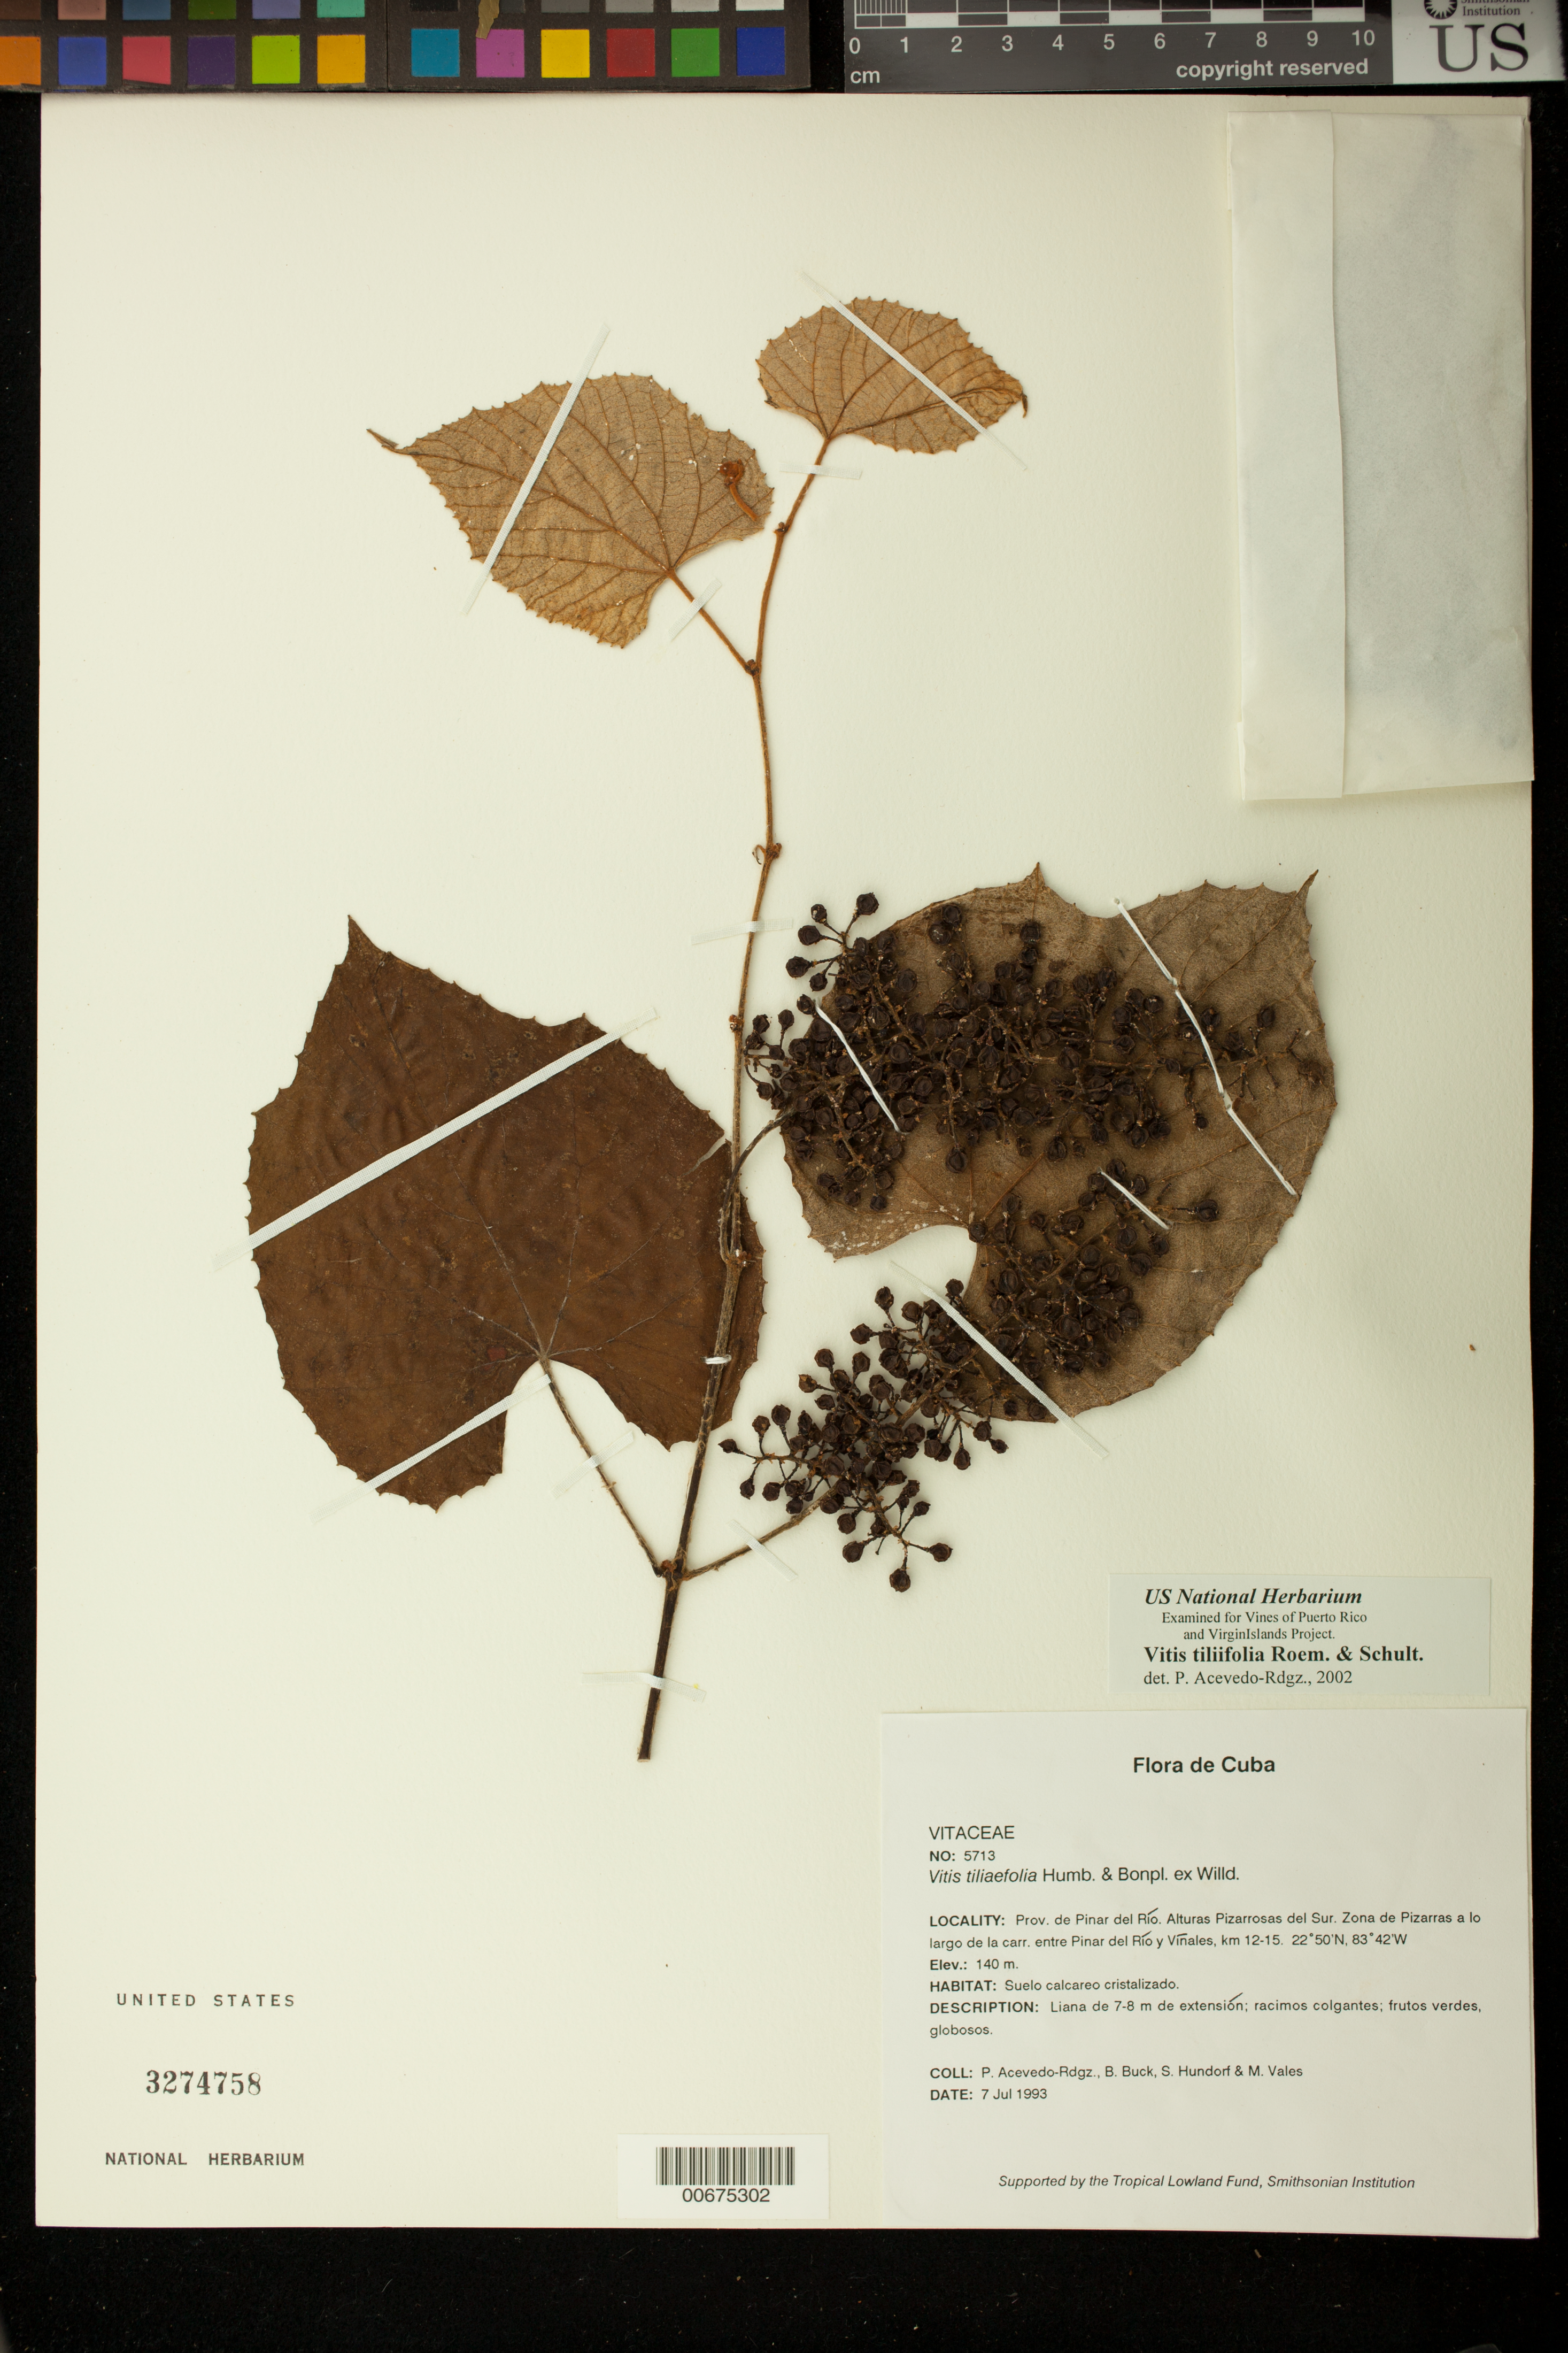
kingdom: Plantae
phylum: Tracheophyta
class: Magnoliopsida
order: Vitales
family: Vitaceae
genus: Vitis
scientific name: Vitis tiliifolia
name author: Humb. & Bonpl. ex Schult.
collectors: P. Acevedo-Rodr., B. Buck, S. Hundorf & M. Vales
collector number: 5713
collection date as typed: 07 Jul 1993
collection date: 1993-07-07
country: Cuba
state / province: Pinar del Rio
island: Cuba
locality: Prov de Pinar del Río Alturas Pizarrosas del Sur Zona de Pizarras a lo largo de la carr entre Pinar del Río y Vinales, km 12-15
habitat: Suelo calcareo cristalizado.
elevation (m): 140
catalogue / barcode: US 3274758